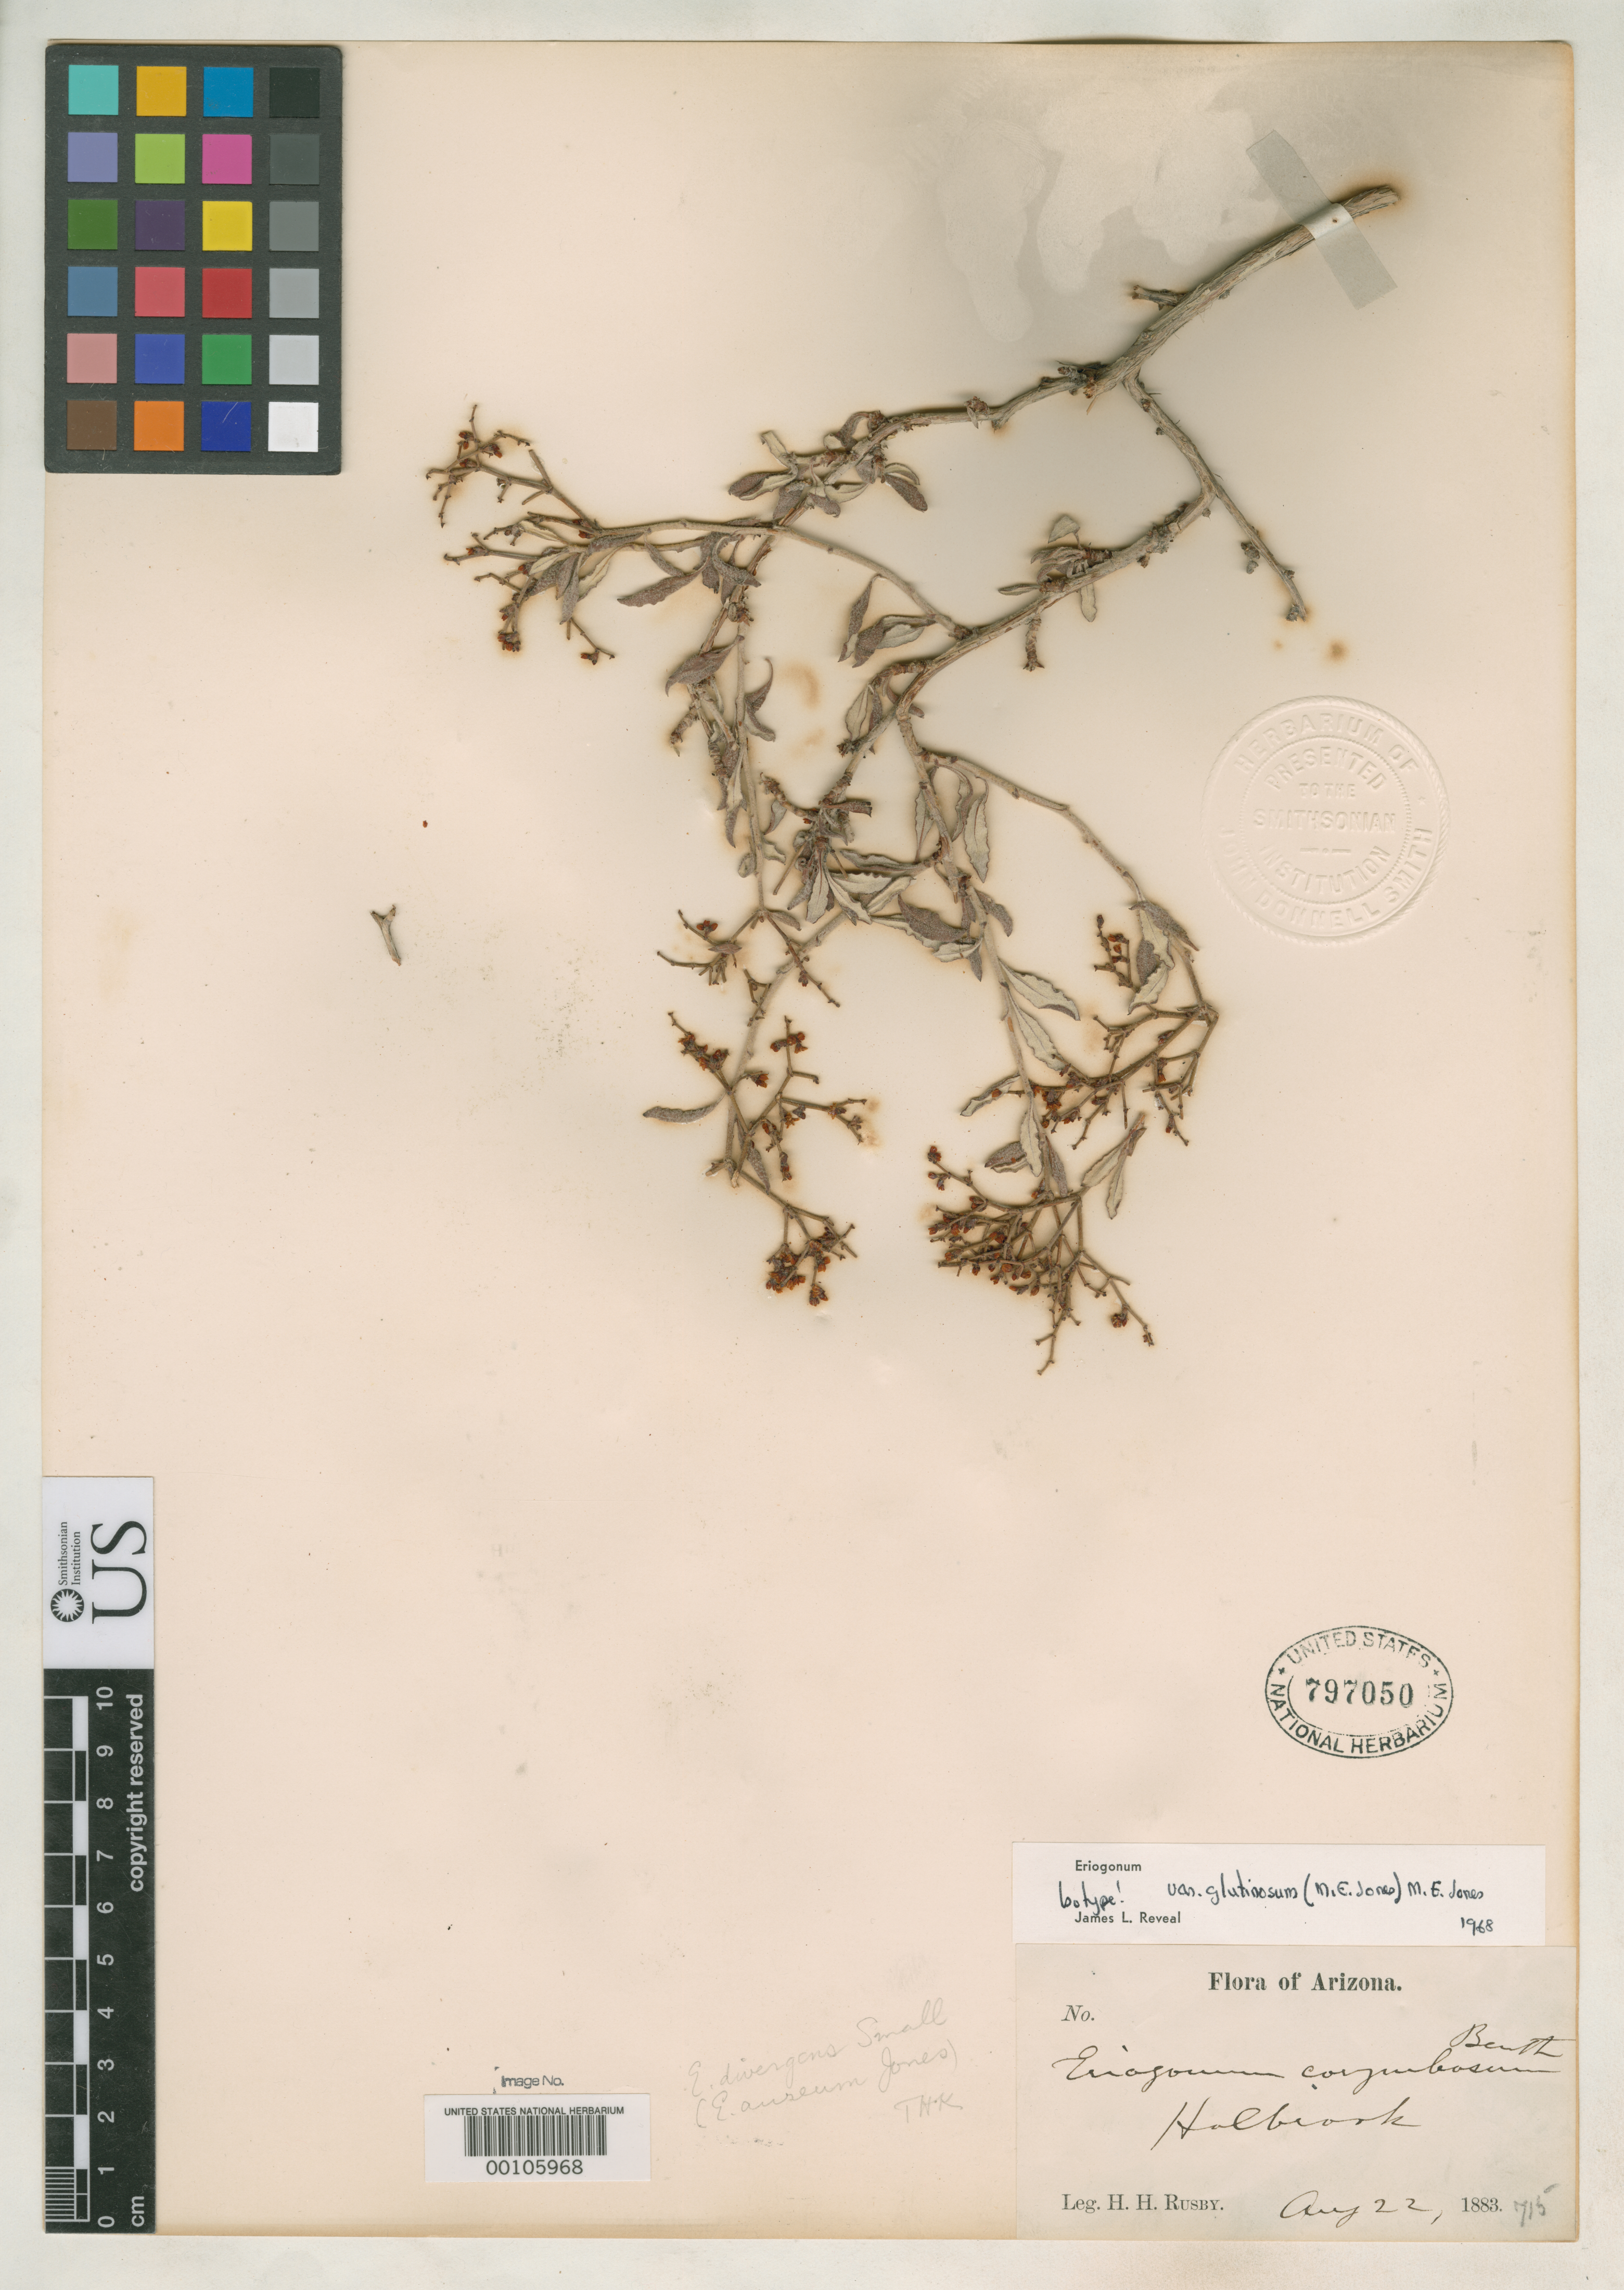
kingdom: Plantae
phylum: Tracheophyta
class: Magnoliopsida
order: Caryophyllales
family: Polygonaceae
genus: Eriogonum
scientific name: Eriogonum aureum var. glutinosum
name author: M.E. Jones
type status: Holotype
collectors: H. H. Rusby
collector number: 808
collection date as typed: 22 Aug 1883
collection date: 1883-08-22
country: United States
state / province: Arizona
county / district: Navajo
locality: Holbrook.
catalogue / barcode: US 797050